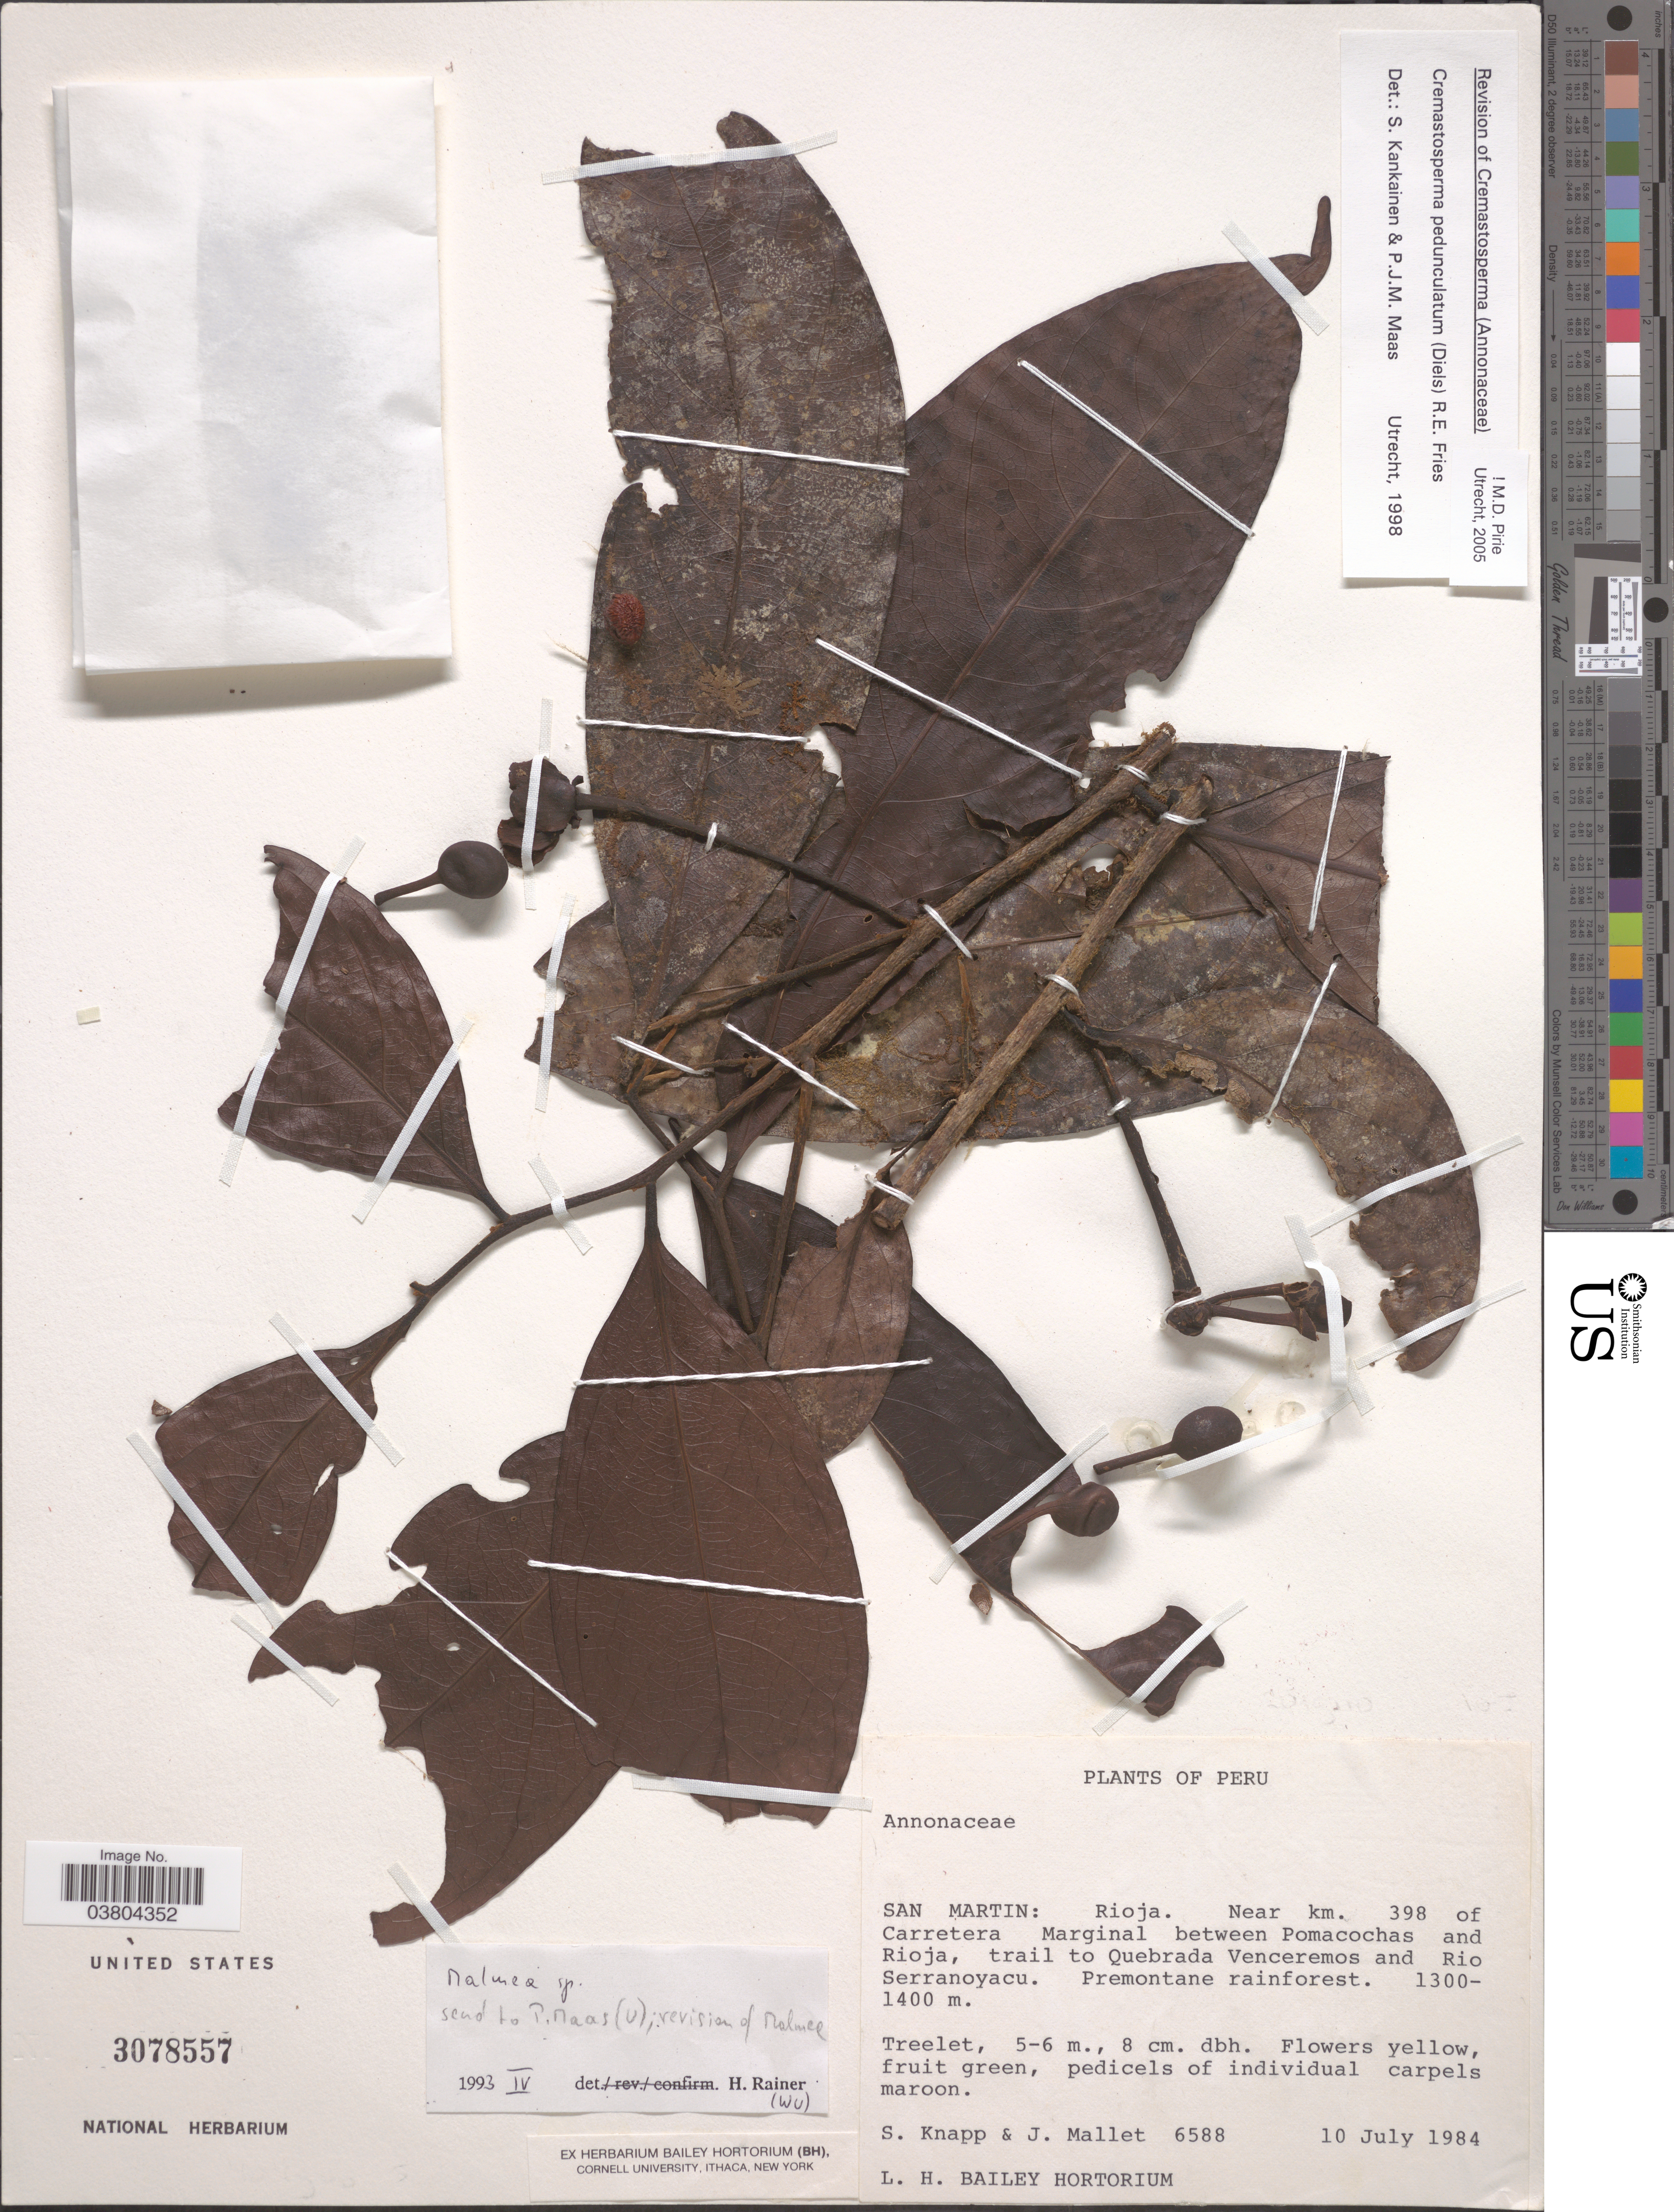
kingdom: Plantae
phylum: Tracheophyta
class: Magnoliopsida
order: Magnoliales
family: Annonaceae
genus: Cremastosperma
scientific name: Cremastosperma pedunculatum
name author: (Diels) R.E. Fr.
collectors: S. Knapp & J. Mallet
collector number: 6588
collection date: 1984-07-10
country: Peru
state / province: San Martín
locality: Rioja. Near km. 398 of Carretera Marginal between Pomacochas and Rioja, trail to Quebrada Venceremos and Rio Serranoyacu. Premontane rainforest.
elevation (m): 1300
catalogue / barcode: US 3078557